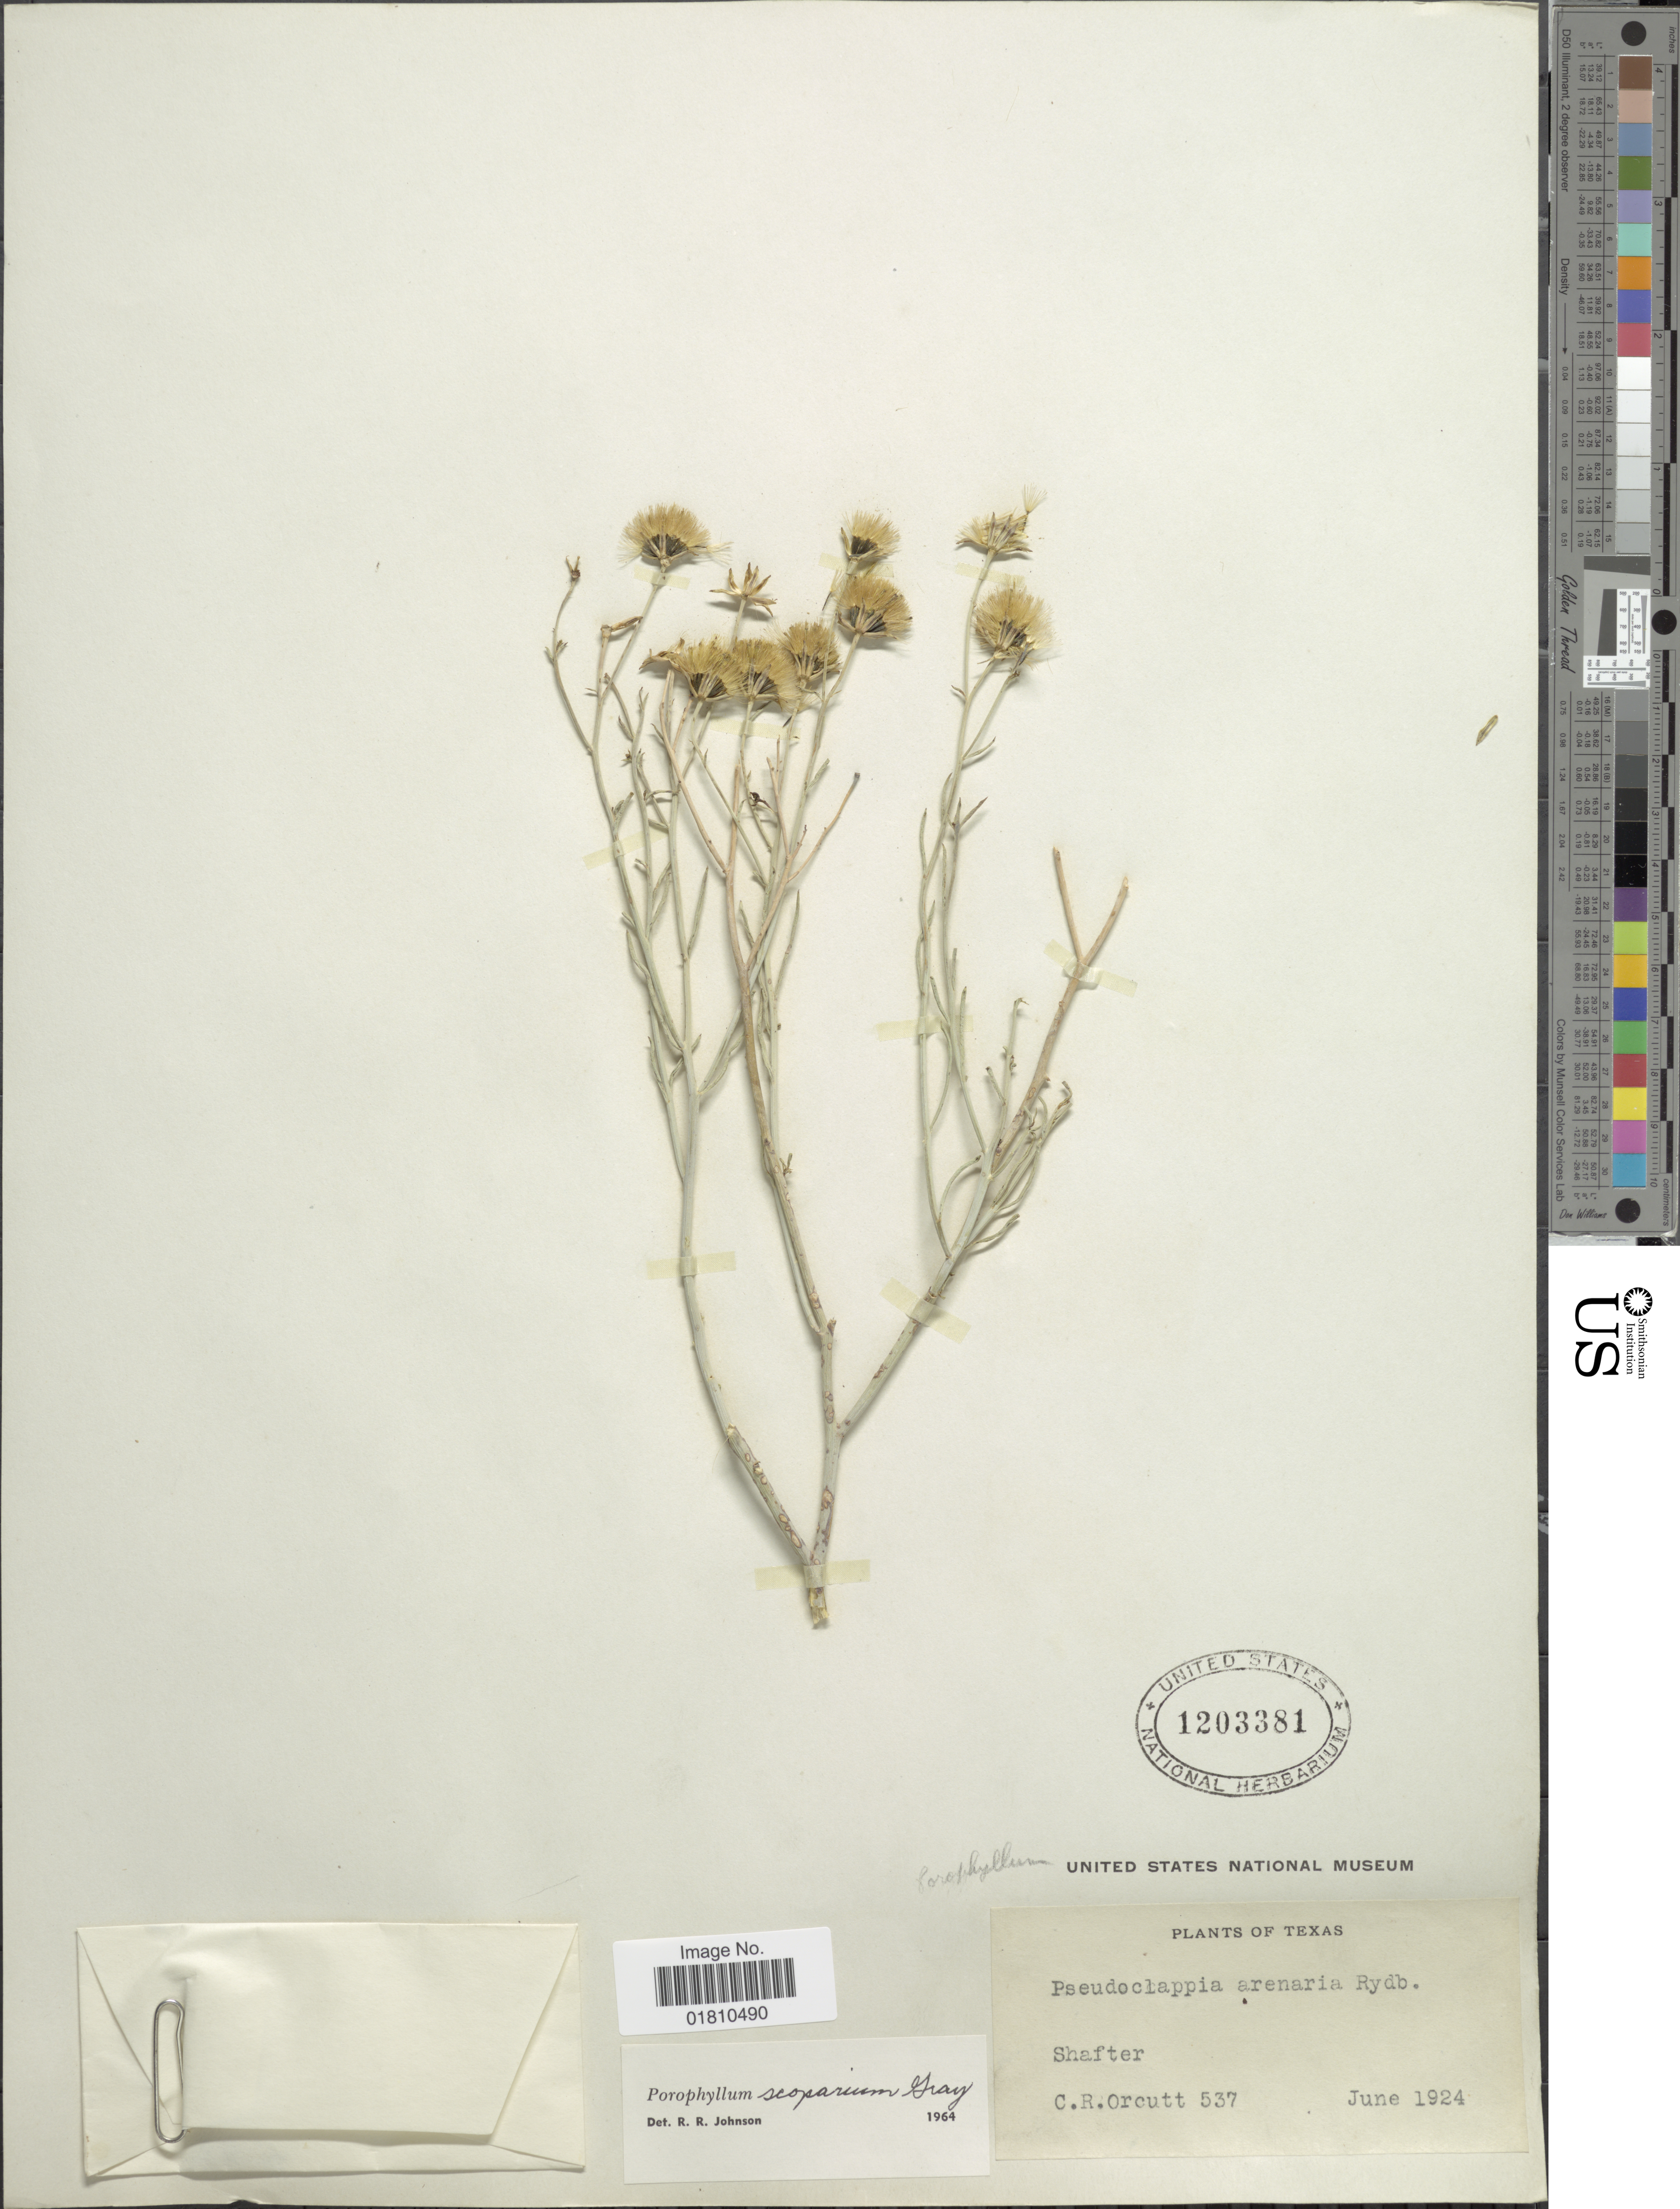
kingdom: Plantae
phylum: Tracheophyta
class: Magnoliopsida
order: Asterales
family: Asteraceae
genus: Porophyllum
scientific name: Porophyllum scoparium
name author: A. Gray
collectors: C. R. Orcutt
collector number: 537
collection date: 1924-06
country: United States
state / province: Texas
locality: Shafter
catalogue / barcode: US 1203381